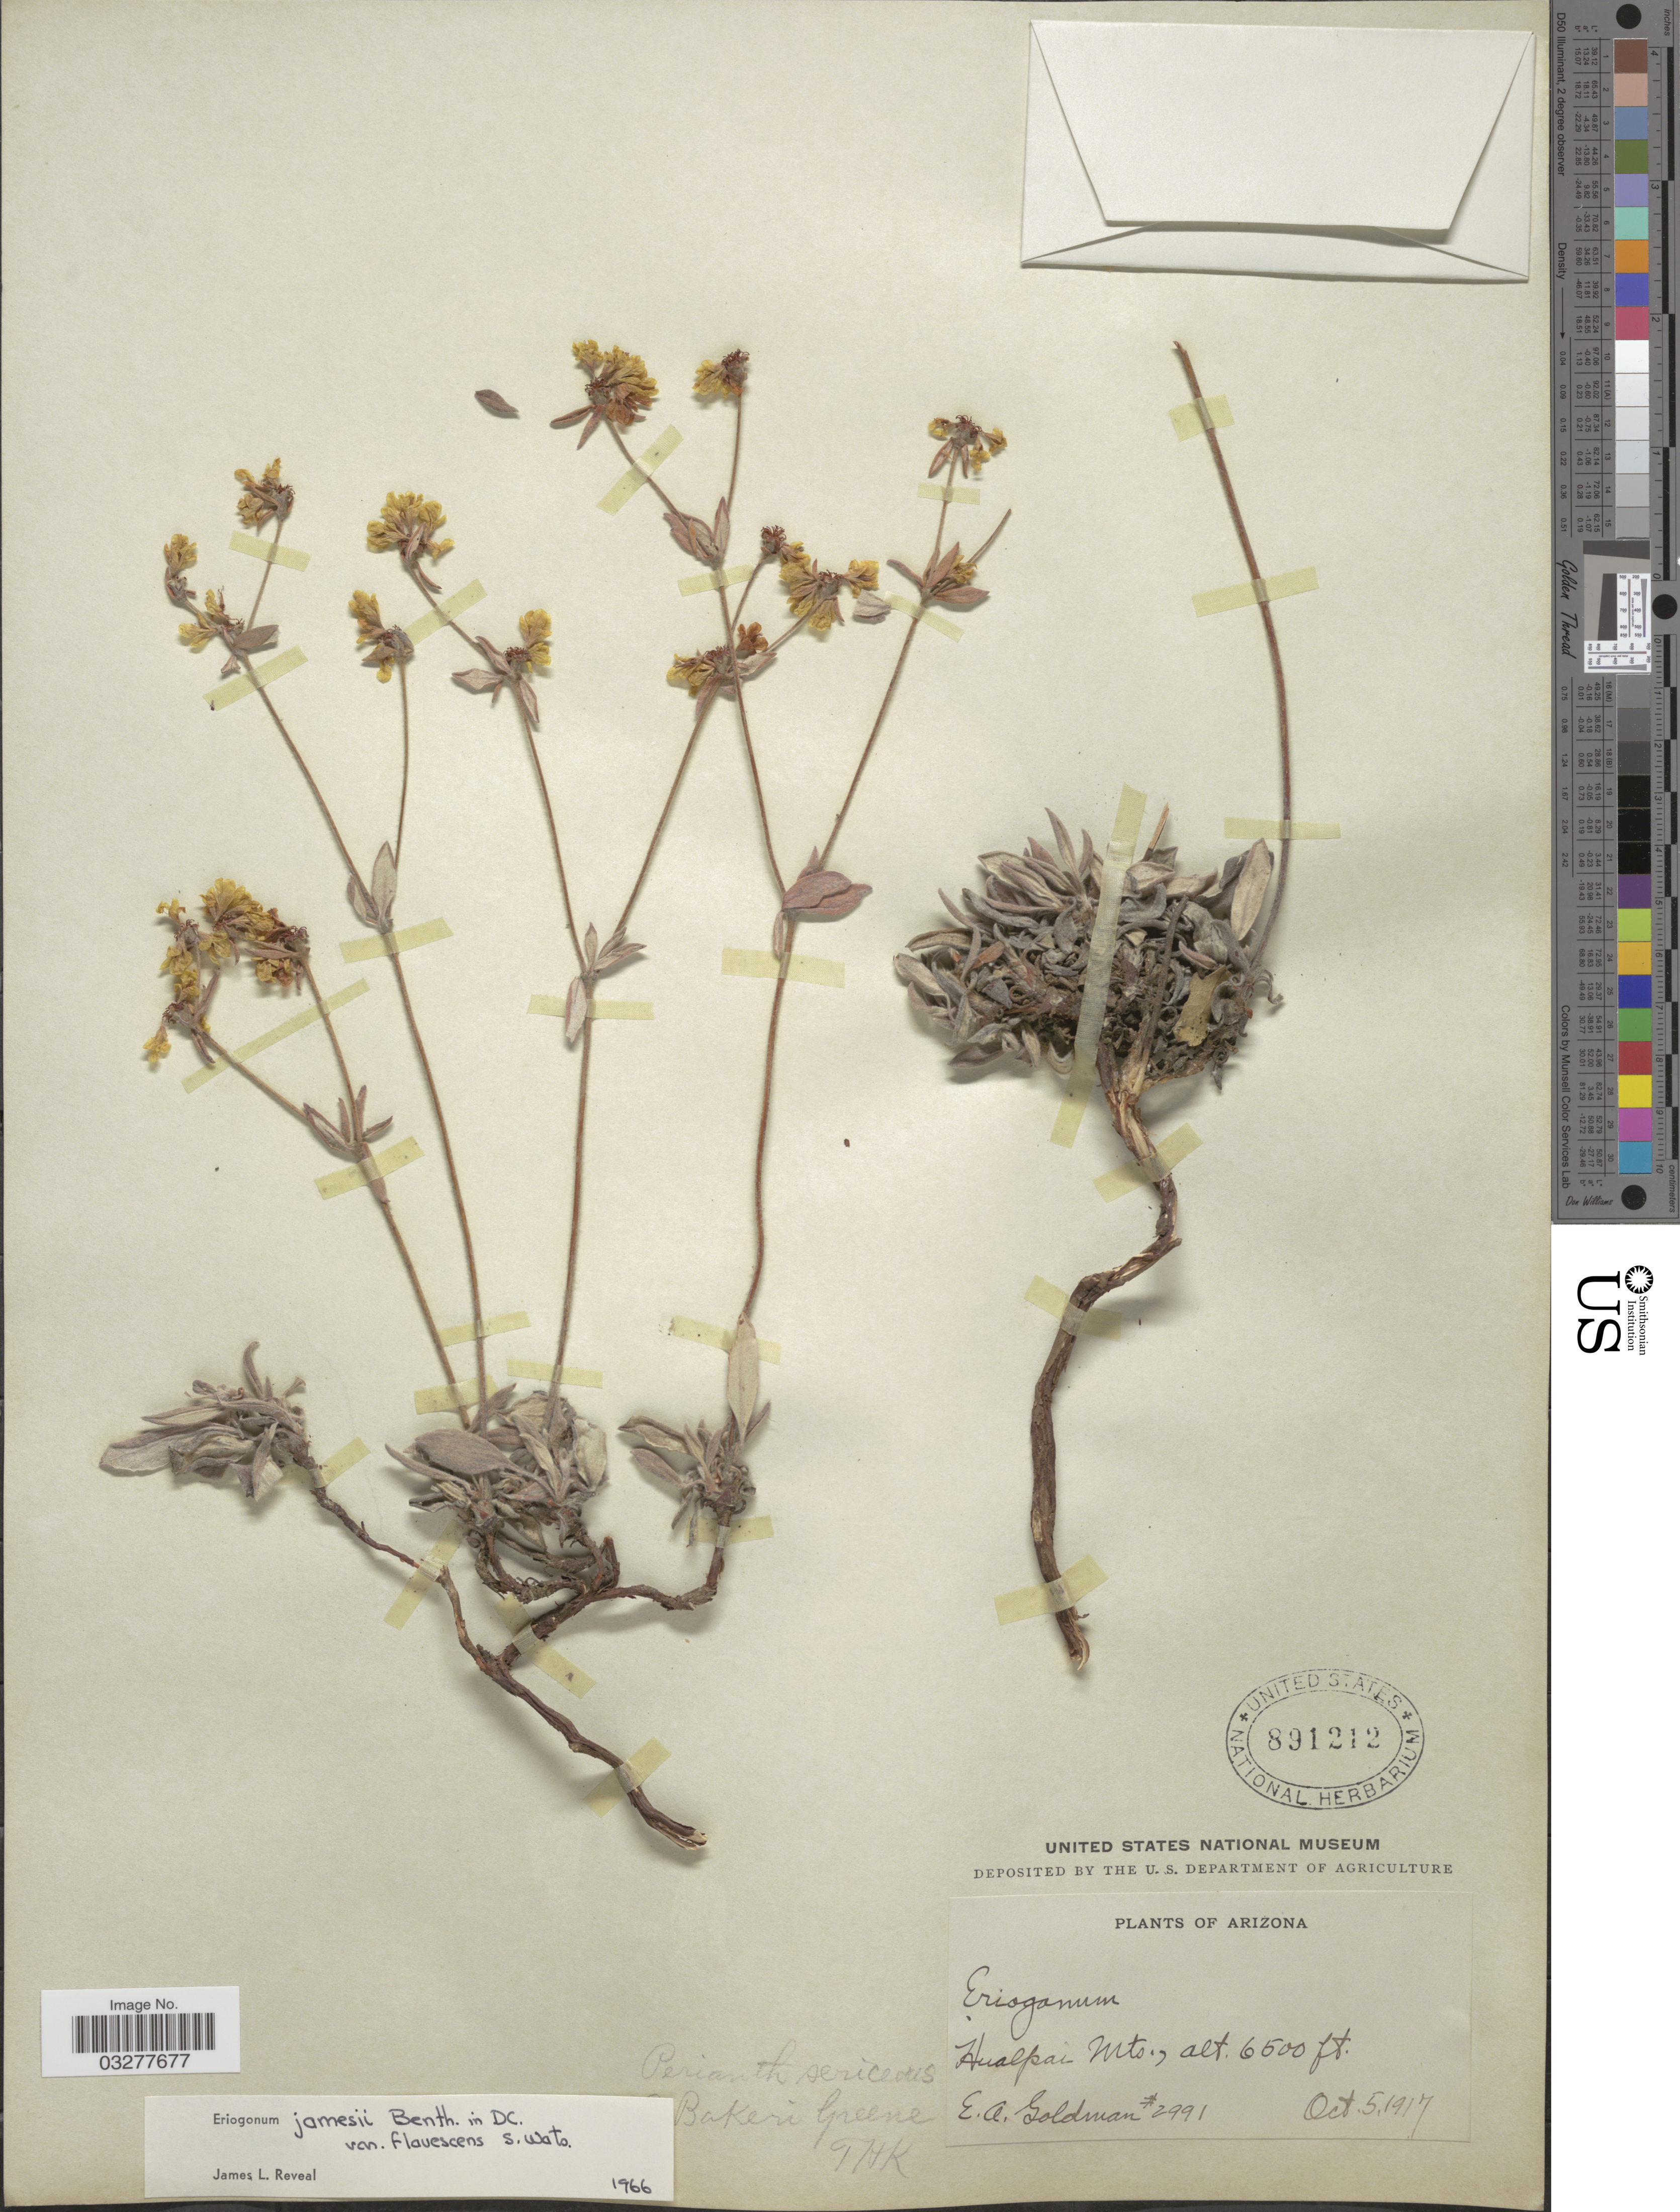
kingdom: Plantae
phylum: Tracheophyta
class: Magnoliopsida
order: Caryophyllales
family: Polygonaceae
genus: Eriogonum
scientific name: Eriogonum jamesii var. flavescens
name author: S. Watson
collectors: E. A. Goldman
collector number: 2991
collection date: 1917-10-05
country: United States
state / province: Arizona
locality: Hualpai Mts.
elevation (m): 1981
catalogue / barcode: US 891212